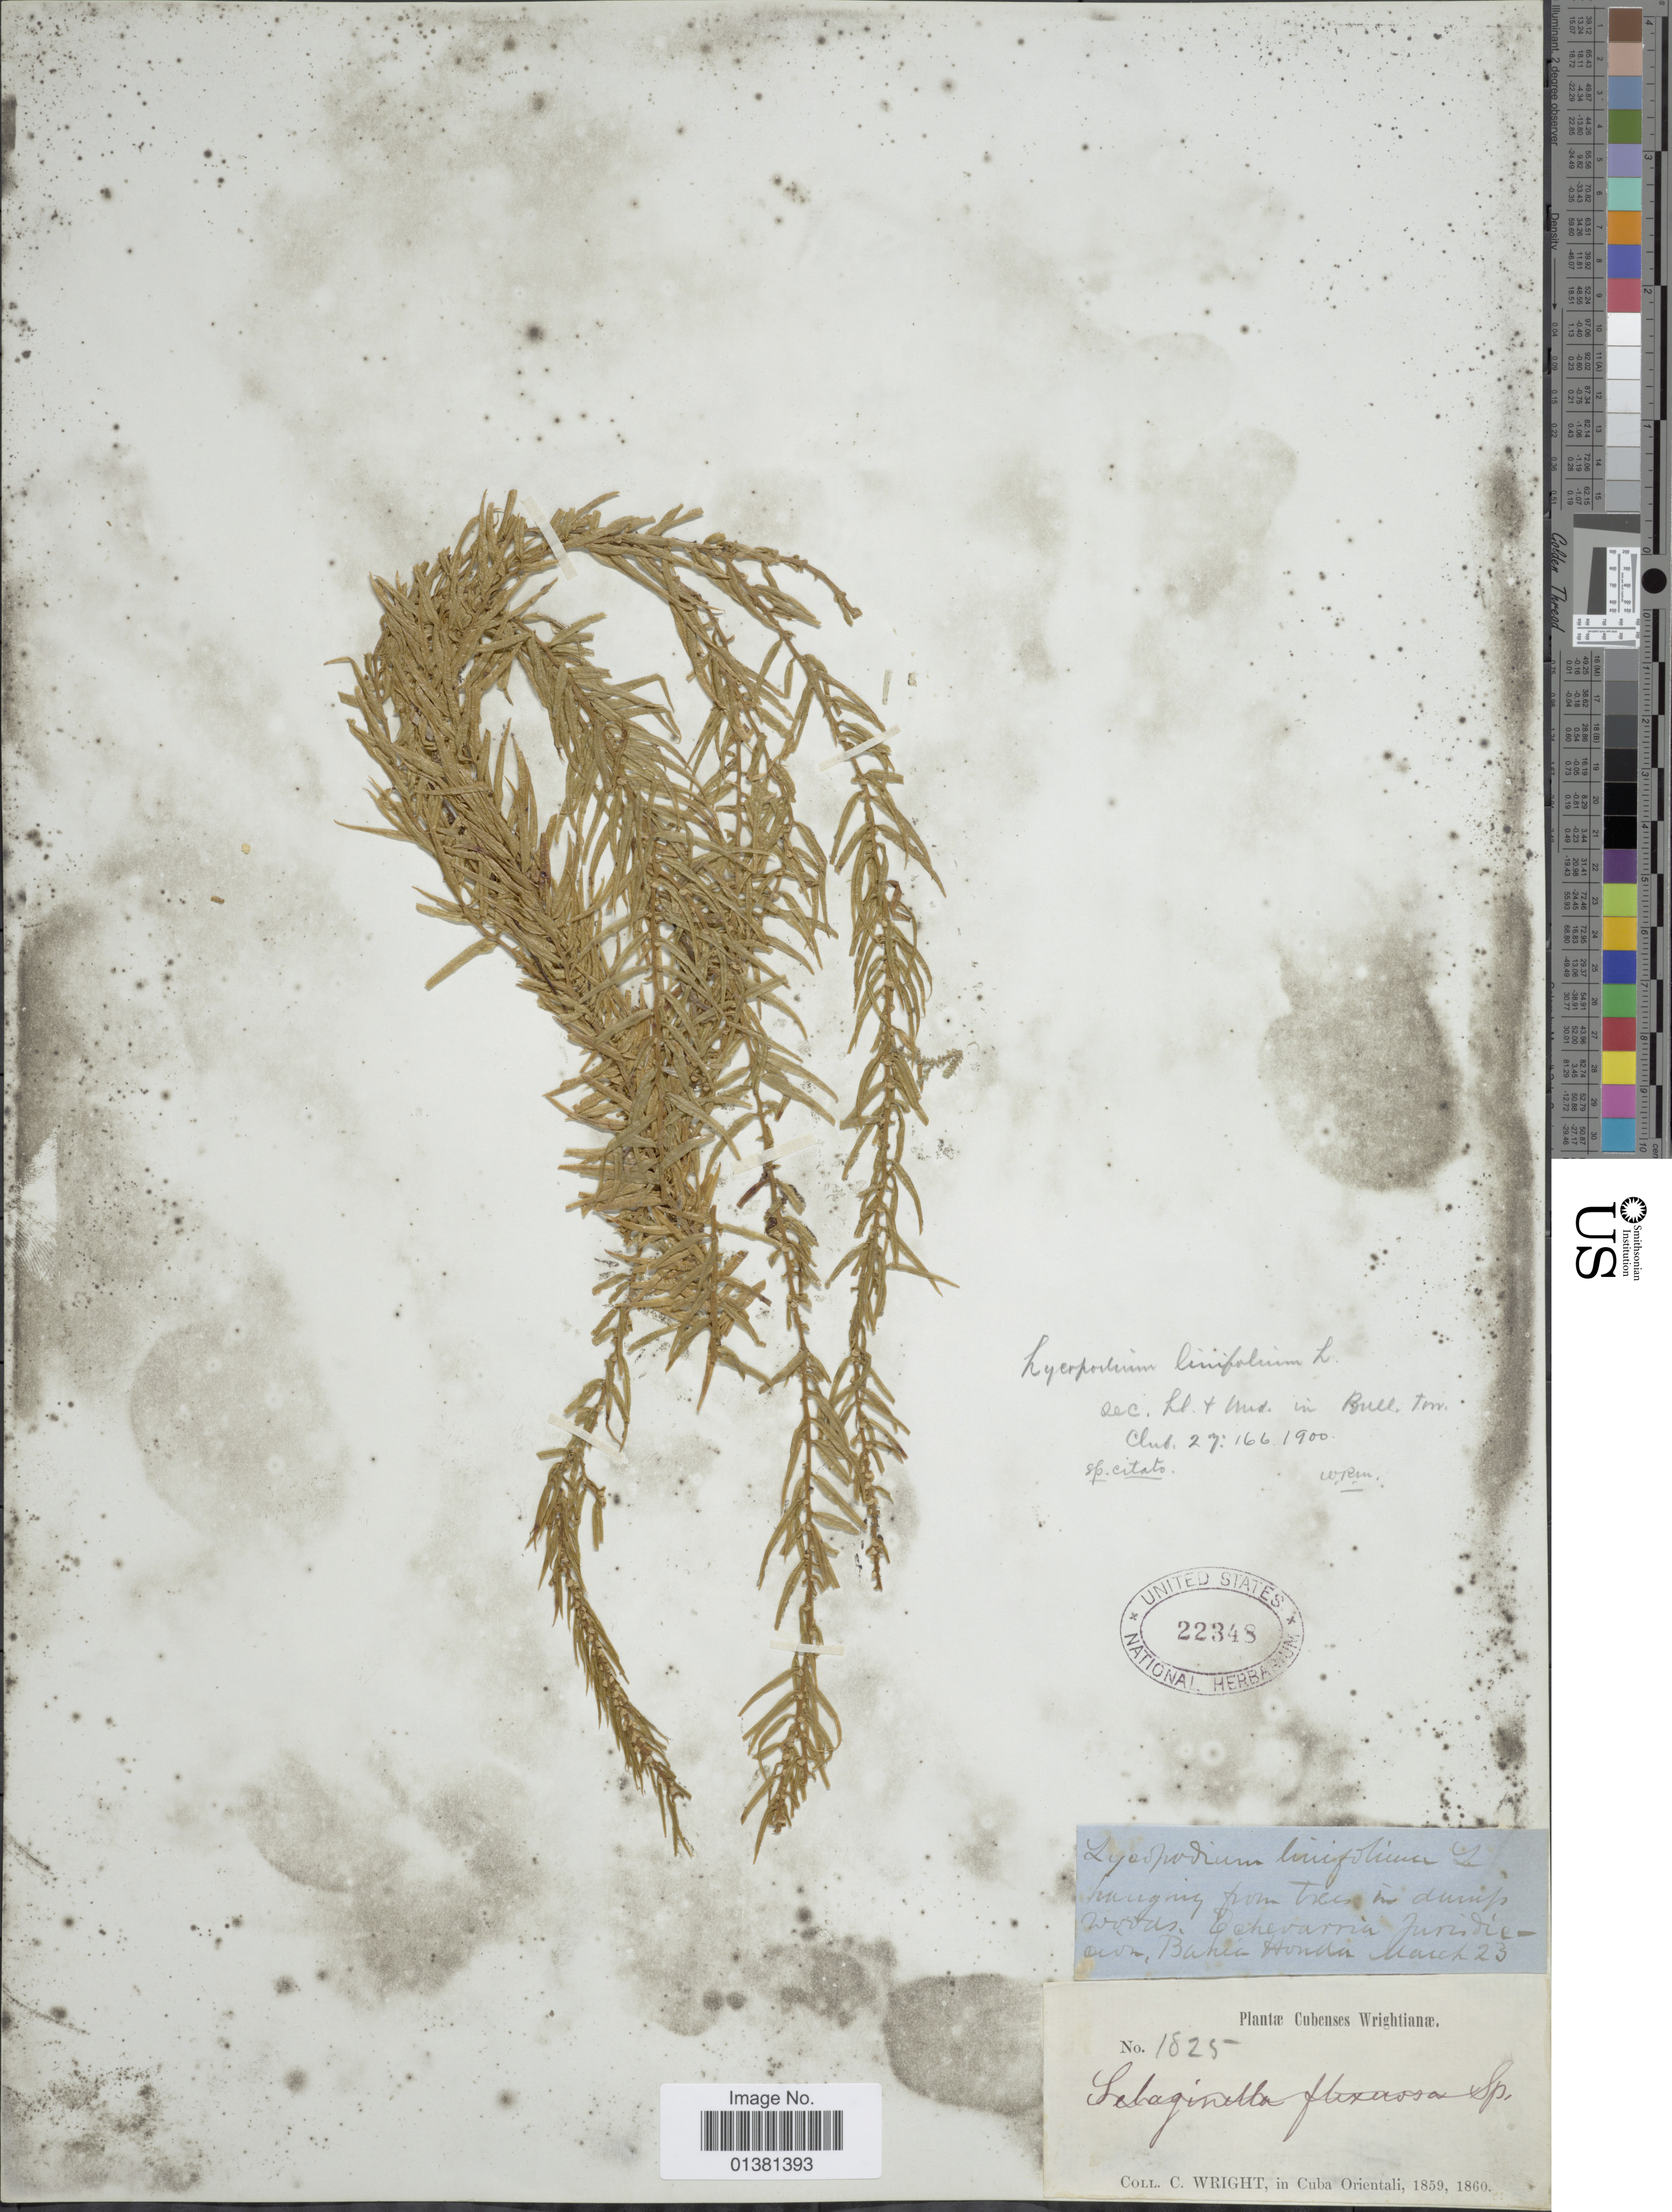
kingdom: Plantae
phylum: Tracheophyta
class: Lycopodiopsida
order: Lycopodiales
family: Lycopodiaceae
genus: Phlegmariurus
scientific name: Phlegmariurus linifolius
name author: (L.) B. Øllg.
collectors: C. Wright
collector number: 1825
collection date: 1859/1869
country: Cuba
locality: In Cuba Orientali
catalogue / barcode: US 22348